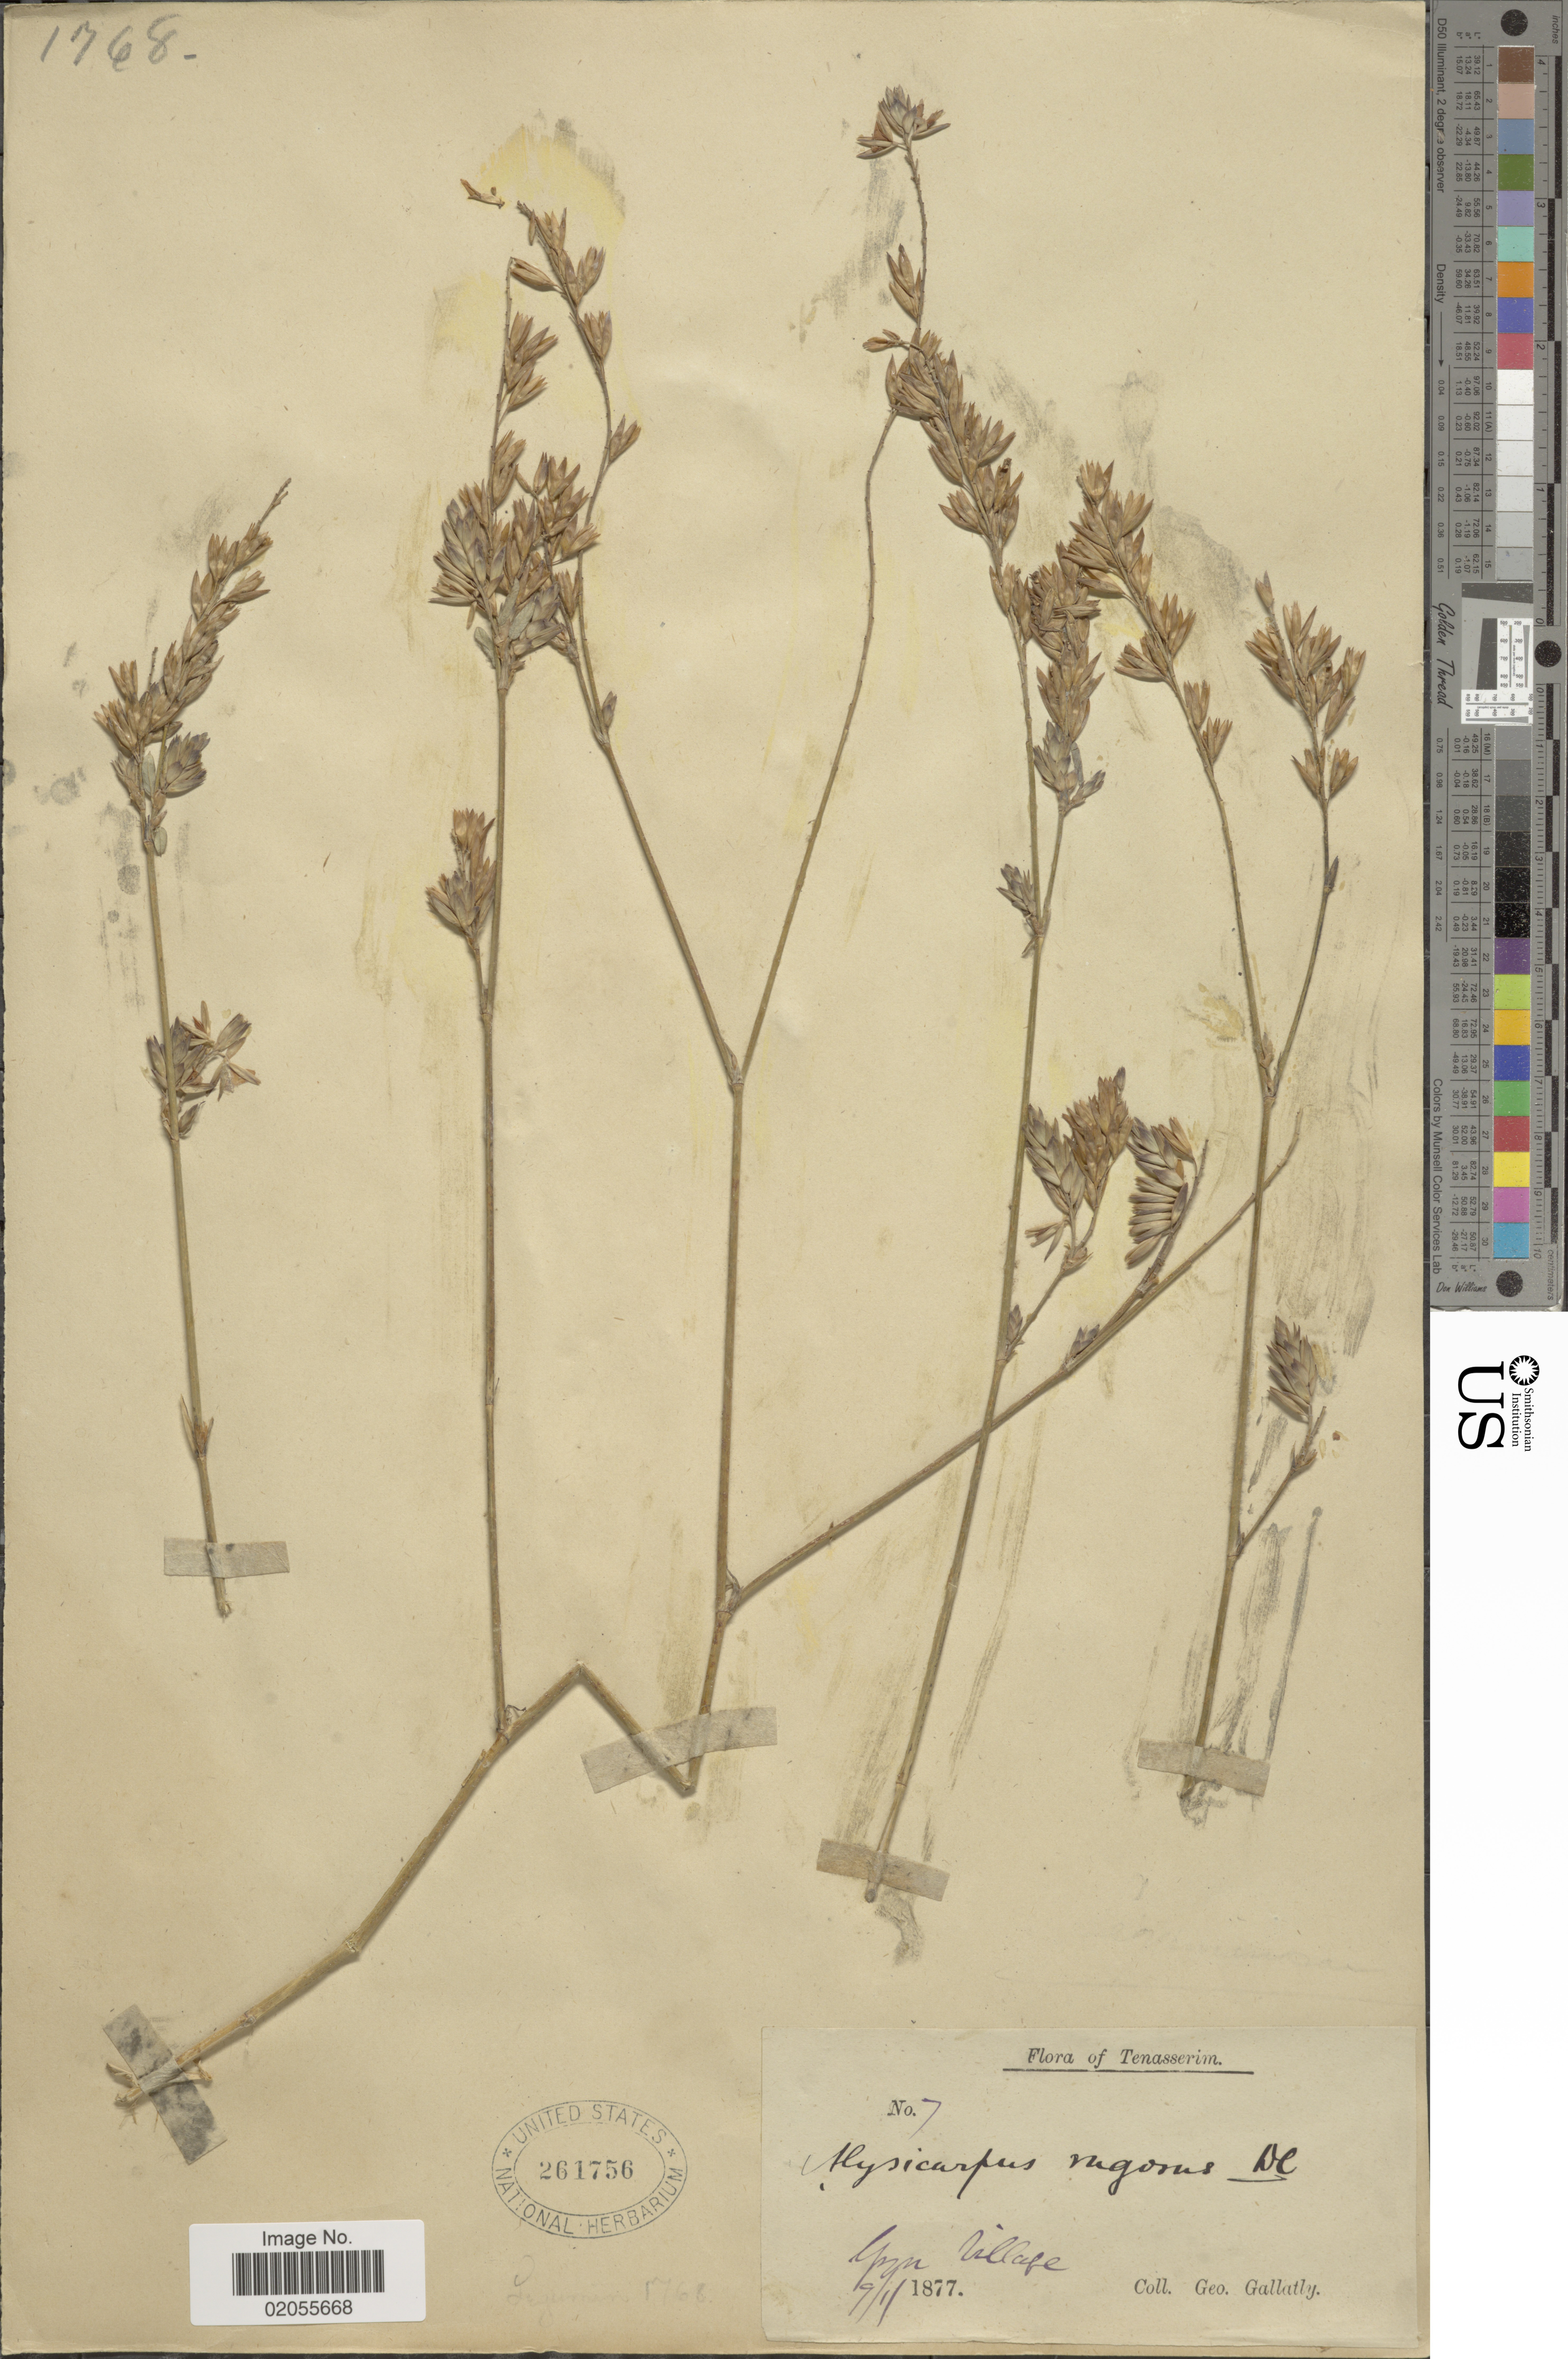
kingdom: Plantae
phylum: Tracheophyta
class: Magnoliopsida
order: Fabales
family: Fabaceae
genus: Alysicarpus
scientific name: Alysicarpus rugosus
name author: (Willd.) DC.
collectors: G. Gallatly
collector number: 7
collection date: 1877-01-09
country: Myanmar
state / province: Tanintharyi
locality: Tenasserim, Upp. [interpreted] Village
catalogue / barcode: US 261756